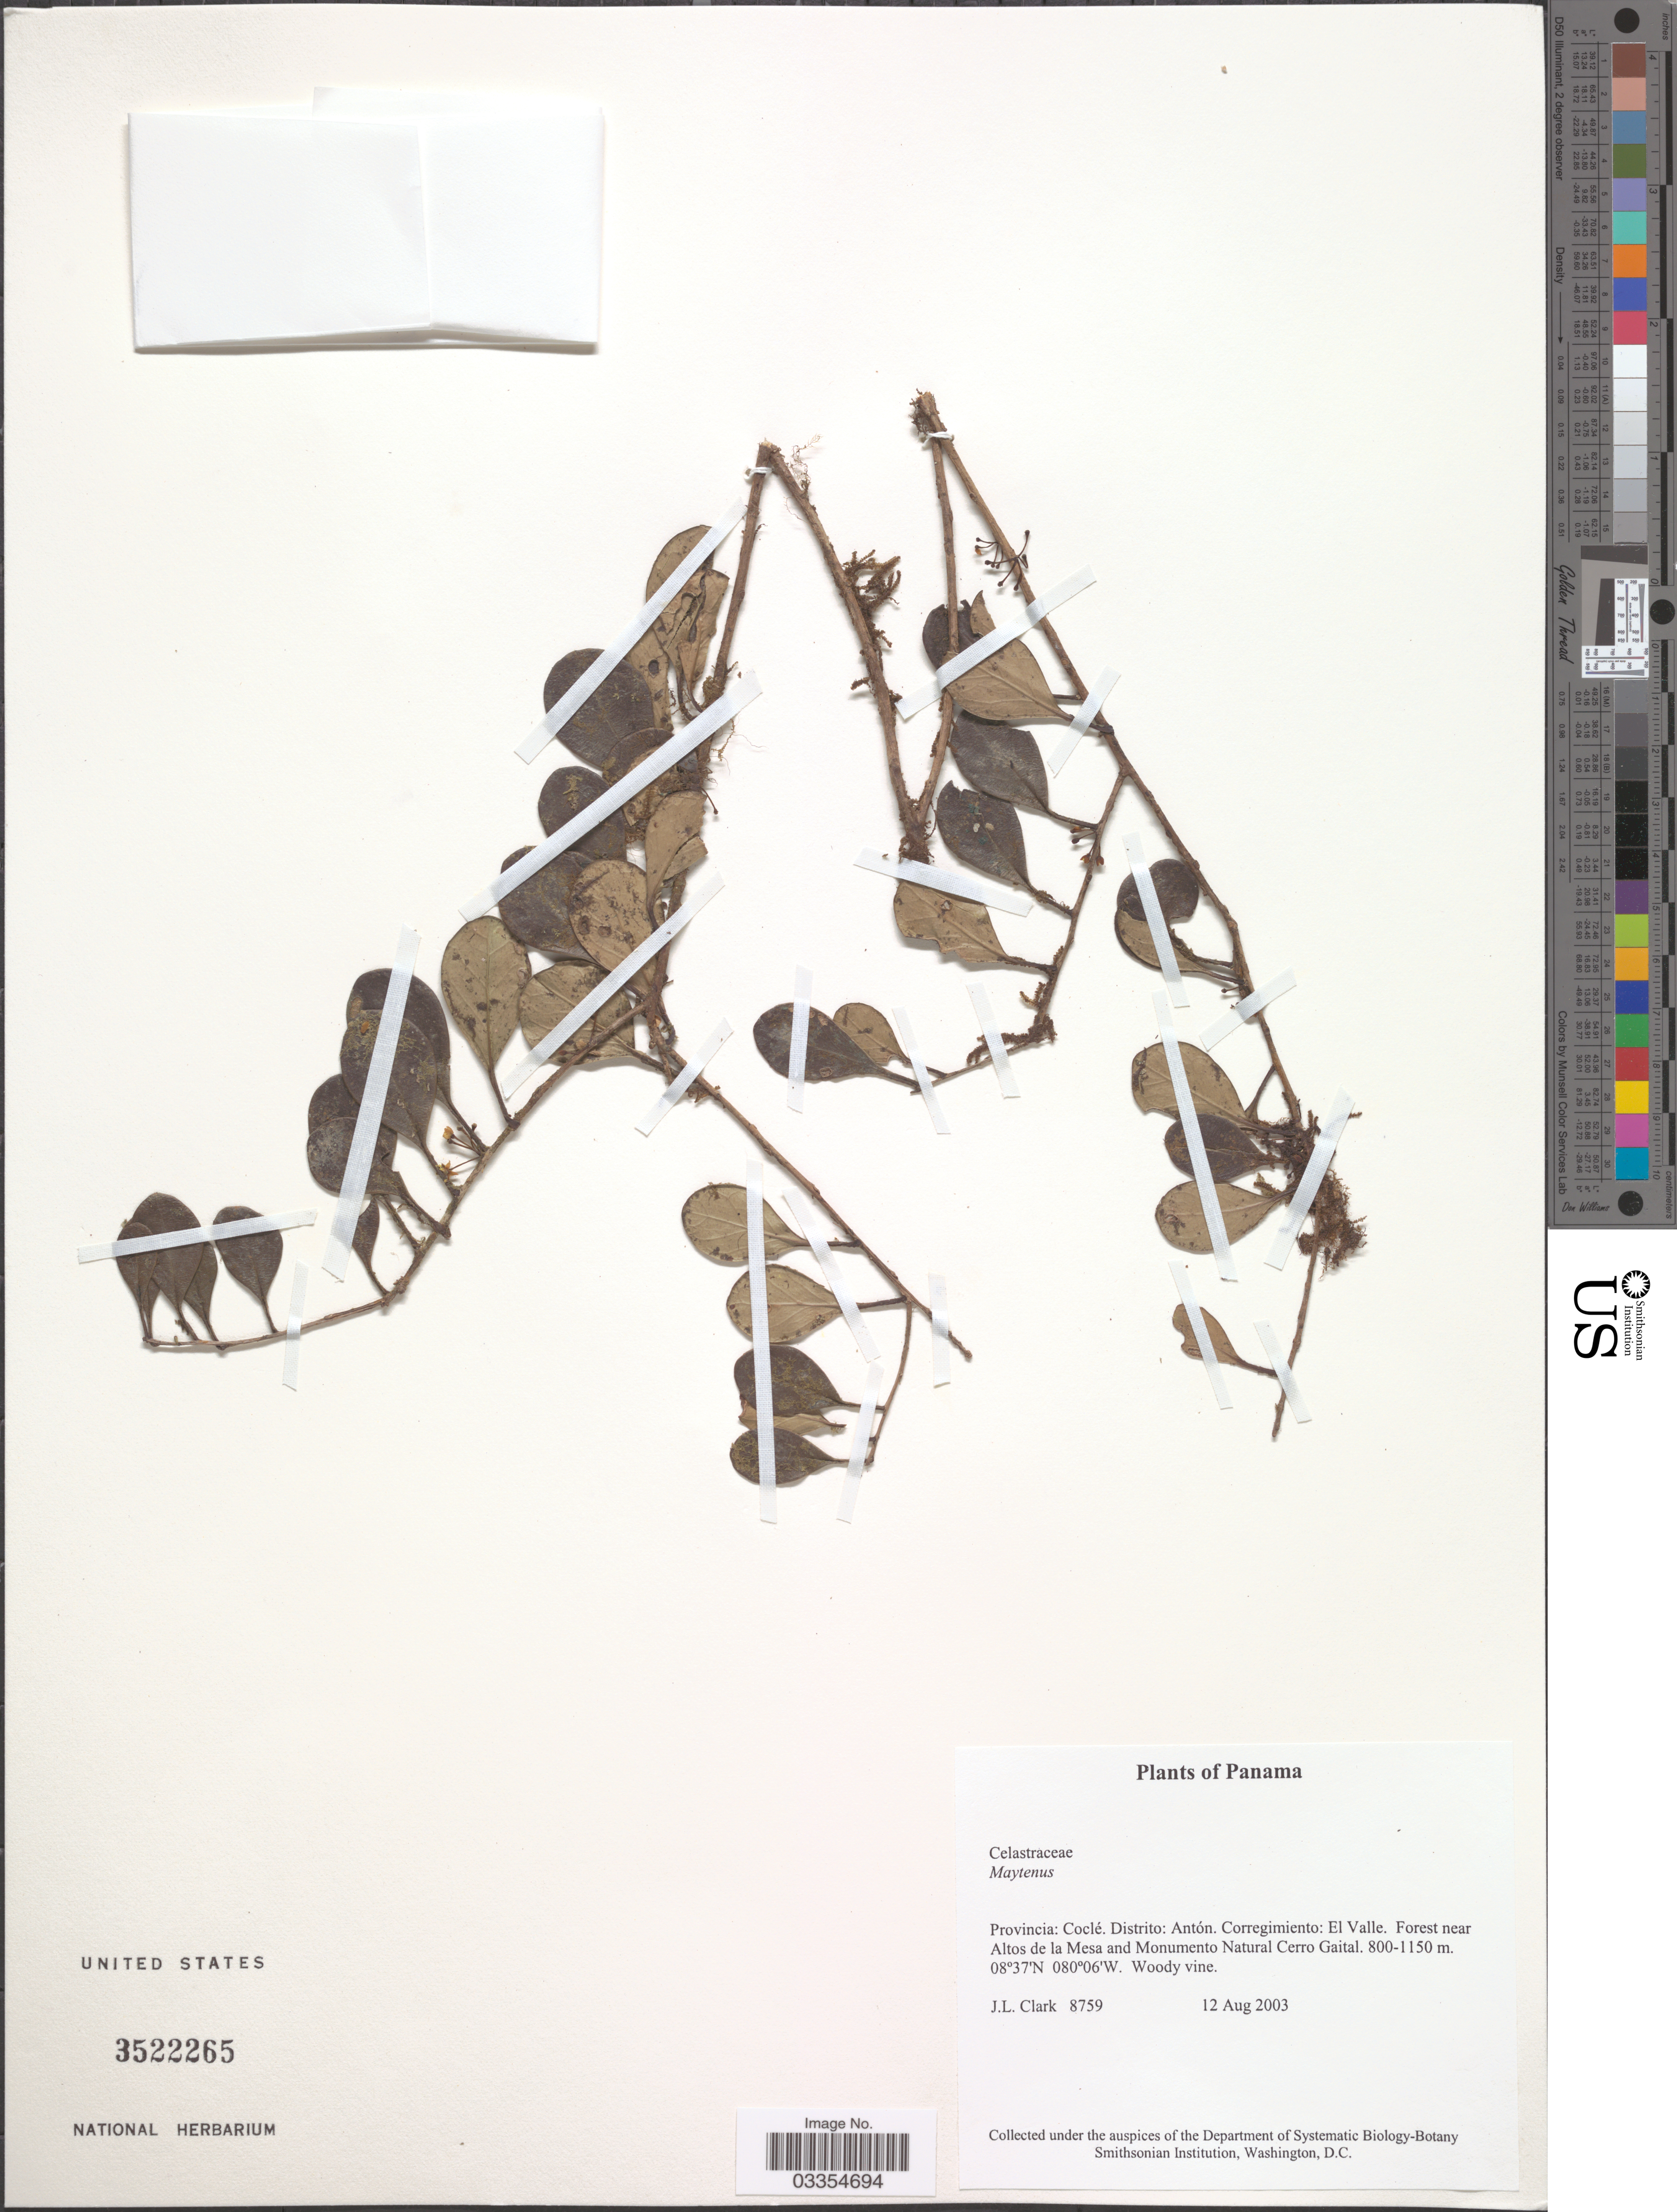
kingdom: Plantae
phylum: Tracheophyta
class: Magnoliopsida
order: Celastrales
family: Celastraceae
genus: Maytenus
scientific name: Maytenus sp.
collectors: J. L. Clark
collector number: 8759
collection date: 2003-08-12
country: Panama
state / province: Coclé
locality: Distrito: Antón. Corregimiento: El Valle. Forest near Altos de la Mesa and Monumento Natural Cerro Gaital.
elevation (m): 800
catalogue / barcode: US 3522265